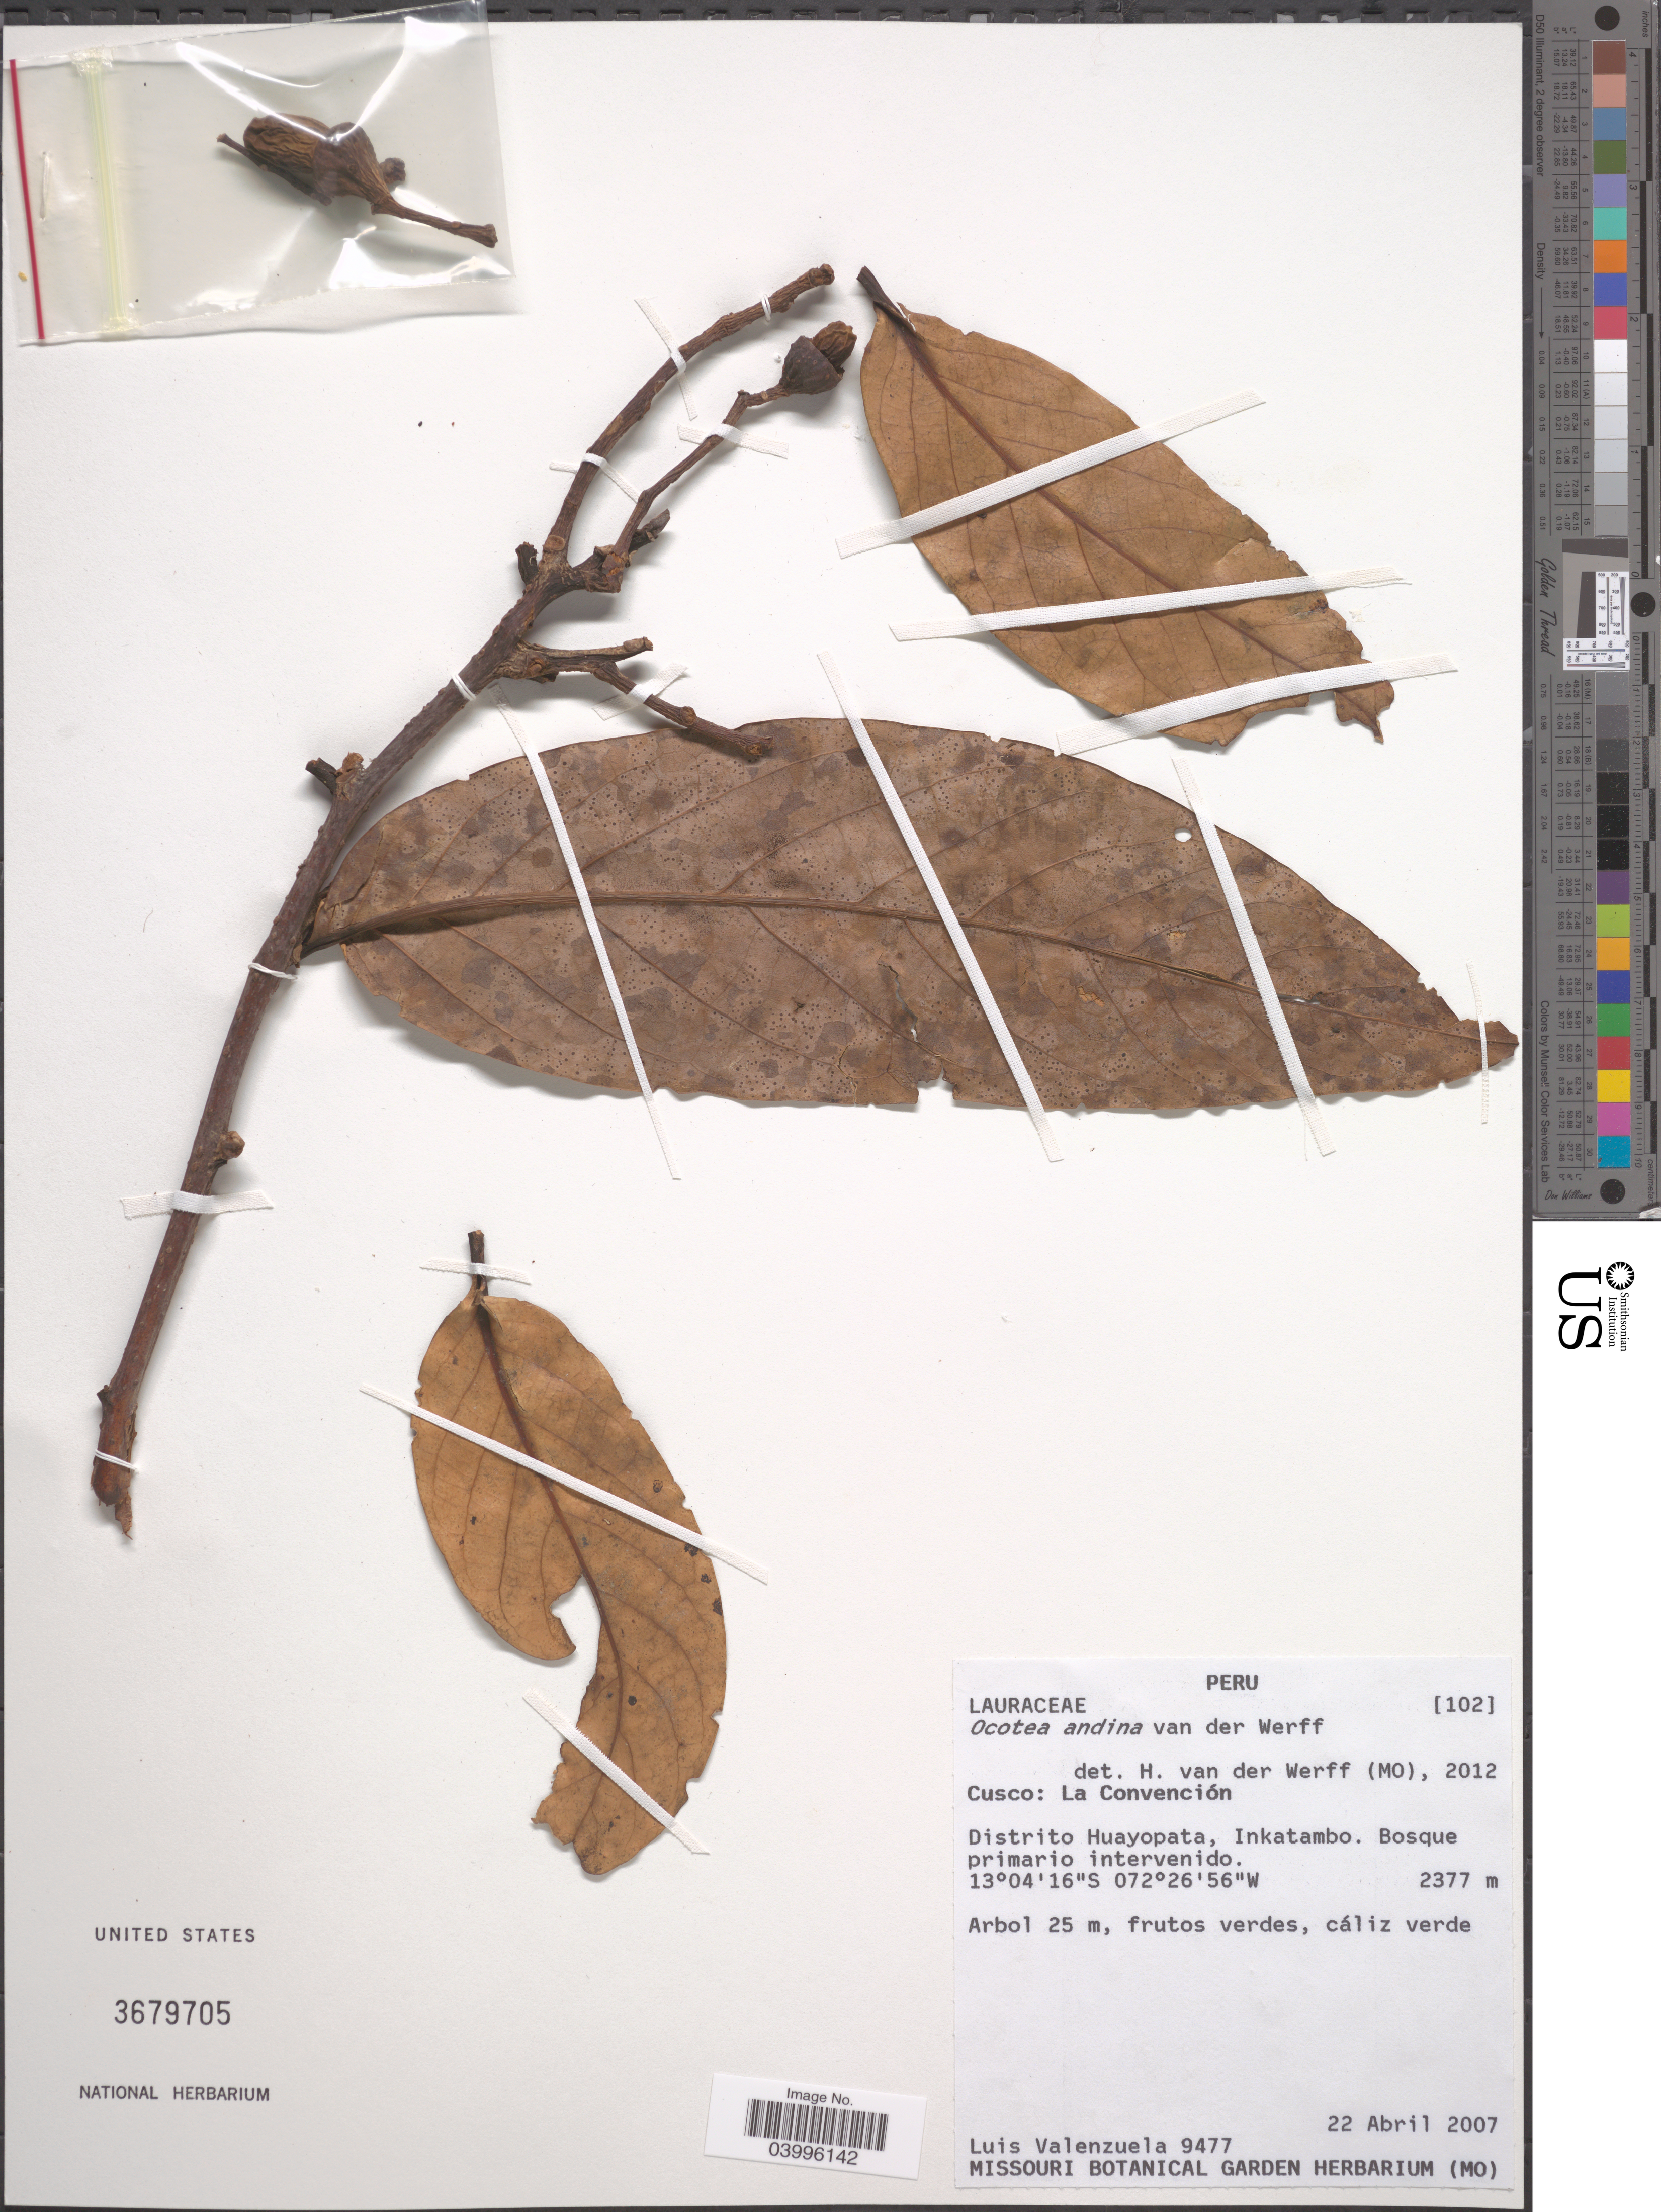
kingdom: Plantae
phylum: Tracheophyta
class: Magnoliopsida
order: Laurales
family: Lauraceae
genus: Ocotea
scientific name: Ocotea andina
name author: van der Werff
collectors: L. Valenzuela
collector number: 9477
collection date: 2007-04-22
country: Peru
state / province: Cusco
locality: La Convención. Distrito Huayopata, Inkatambo.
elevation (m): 2377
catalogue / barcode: US 3679705